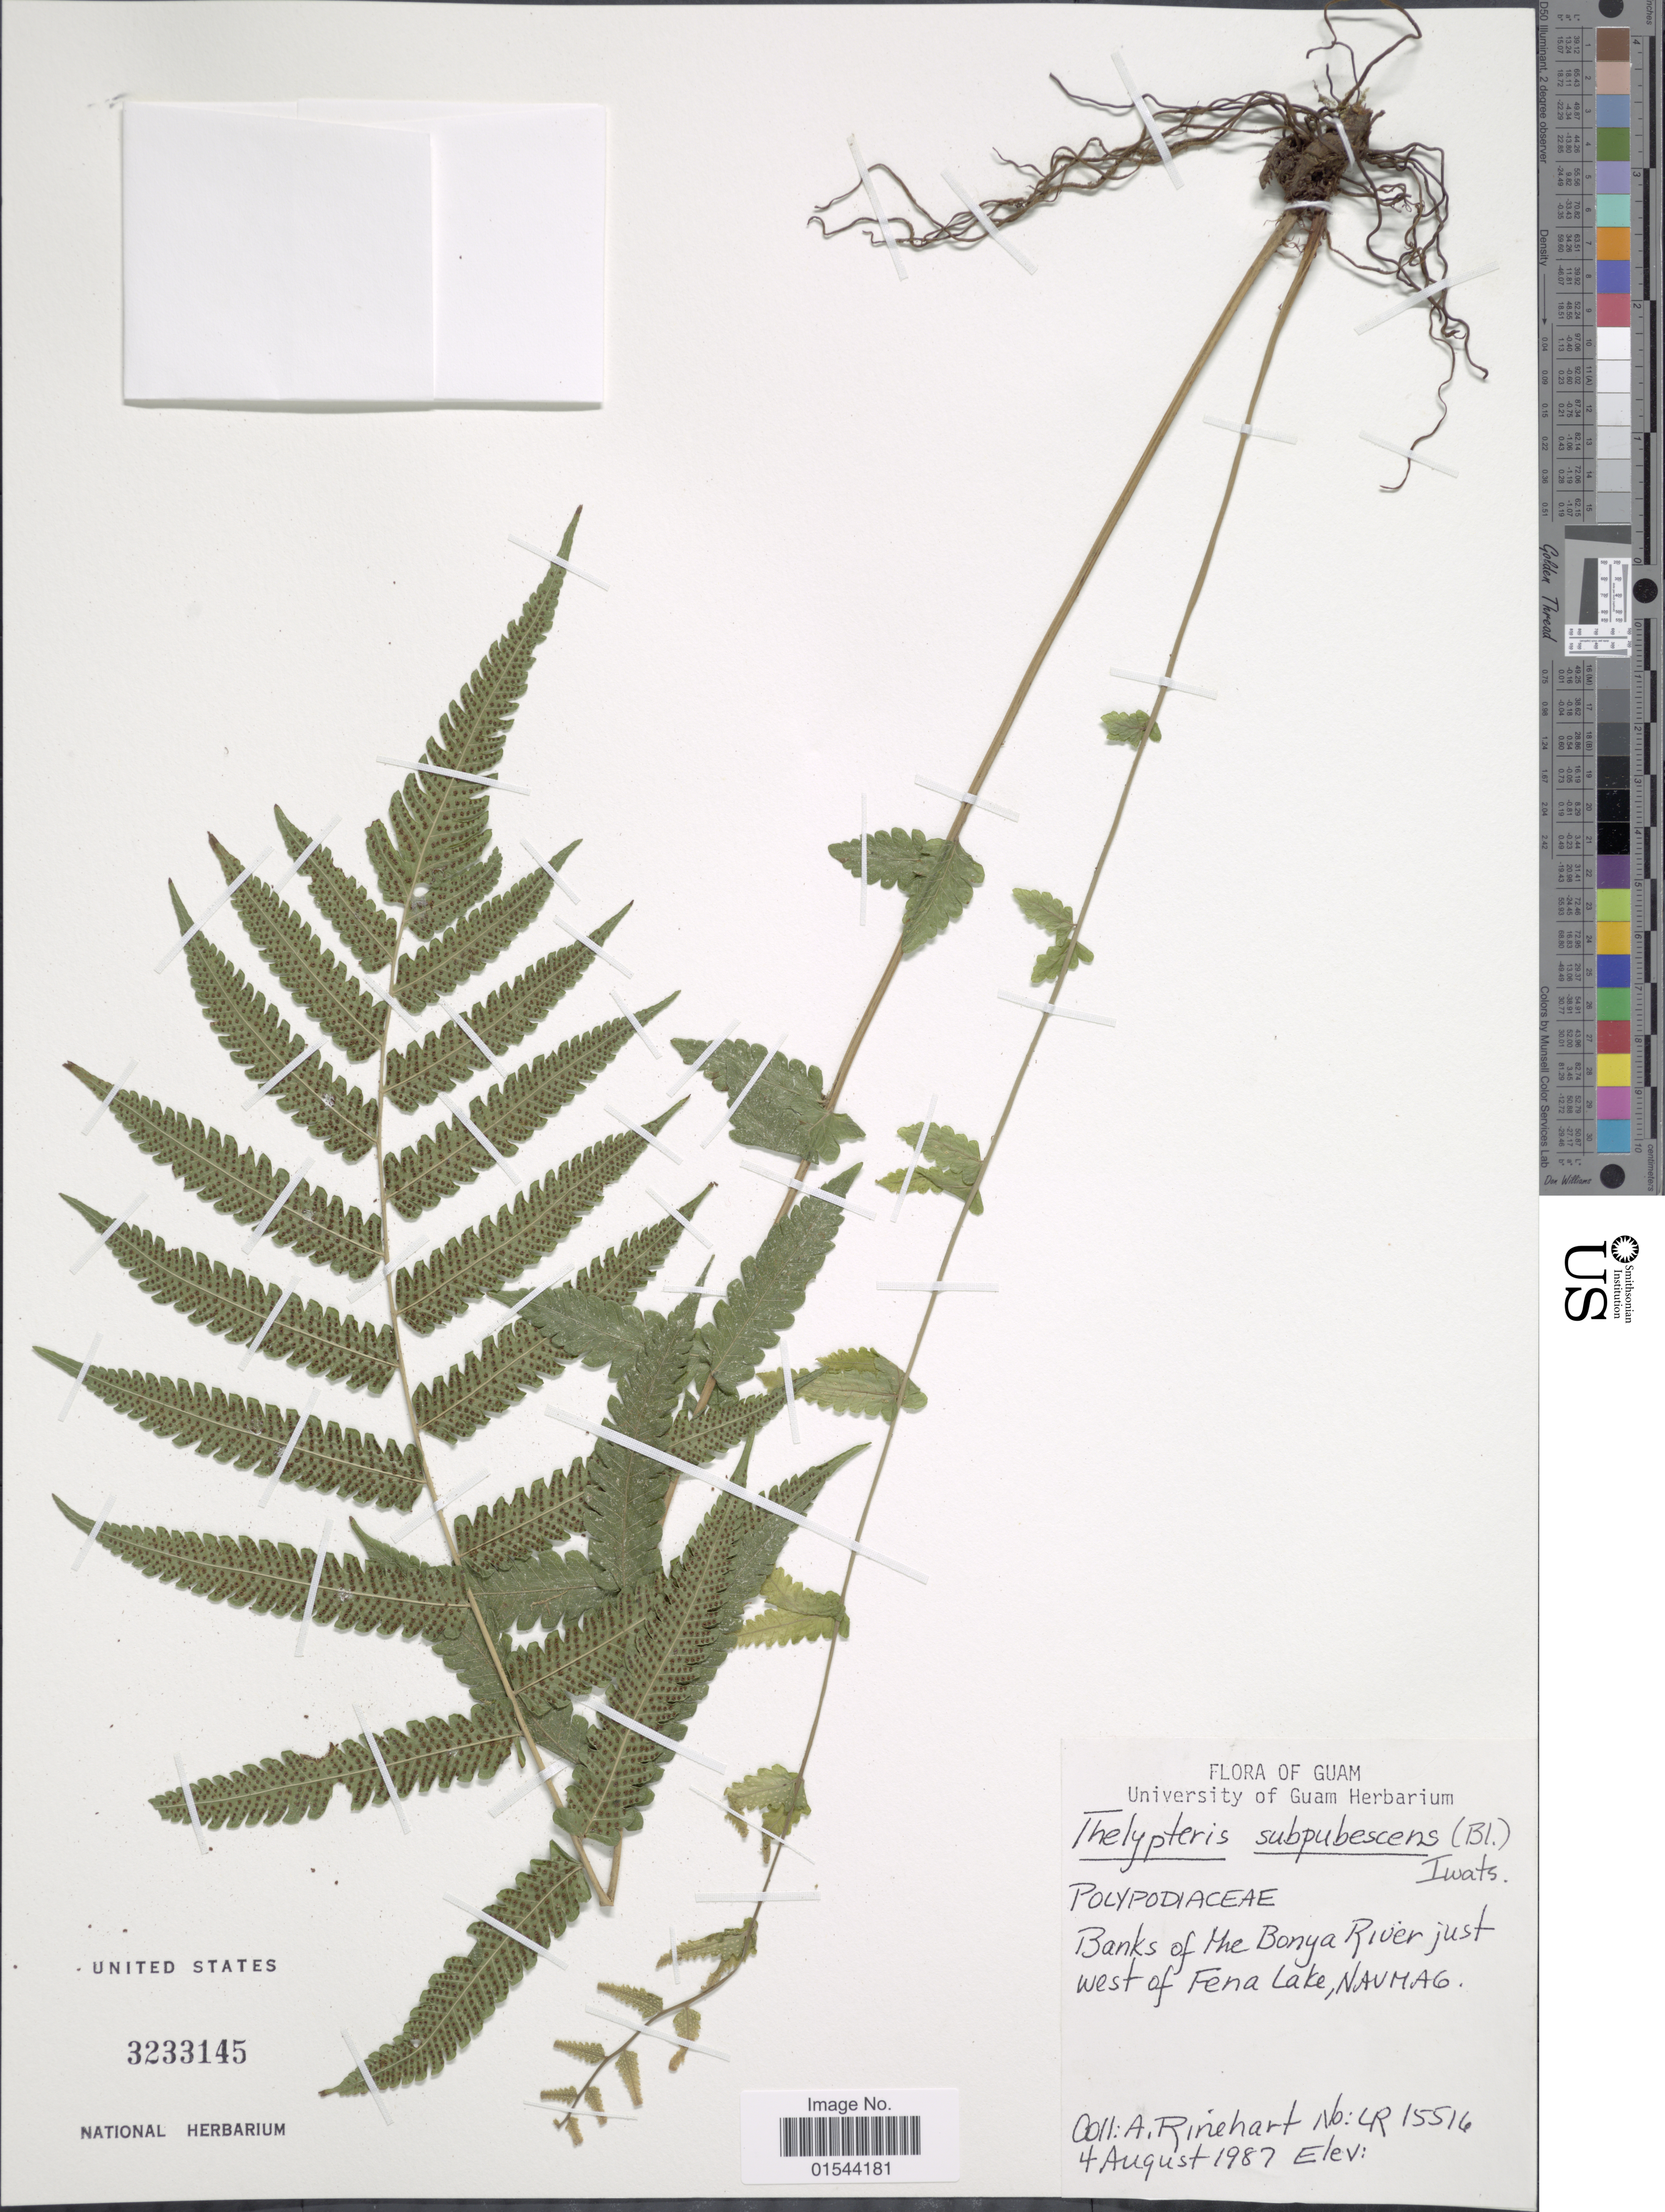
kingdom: Plantae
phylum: Tracheophyta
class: Polypodiopsida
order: Polypodiales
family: Thelypteridaceae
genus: Christella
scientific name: Christella subpubescens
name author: (Blume) Holttum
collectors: A. Rinehart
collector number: LR15516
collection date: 1987-08-04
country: Guam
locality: Banks of the Bonya River just west of Fena Lake, Navmag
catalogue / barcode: US 3233145